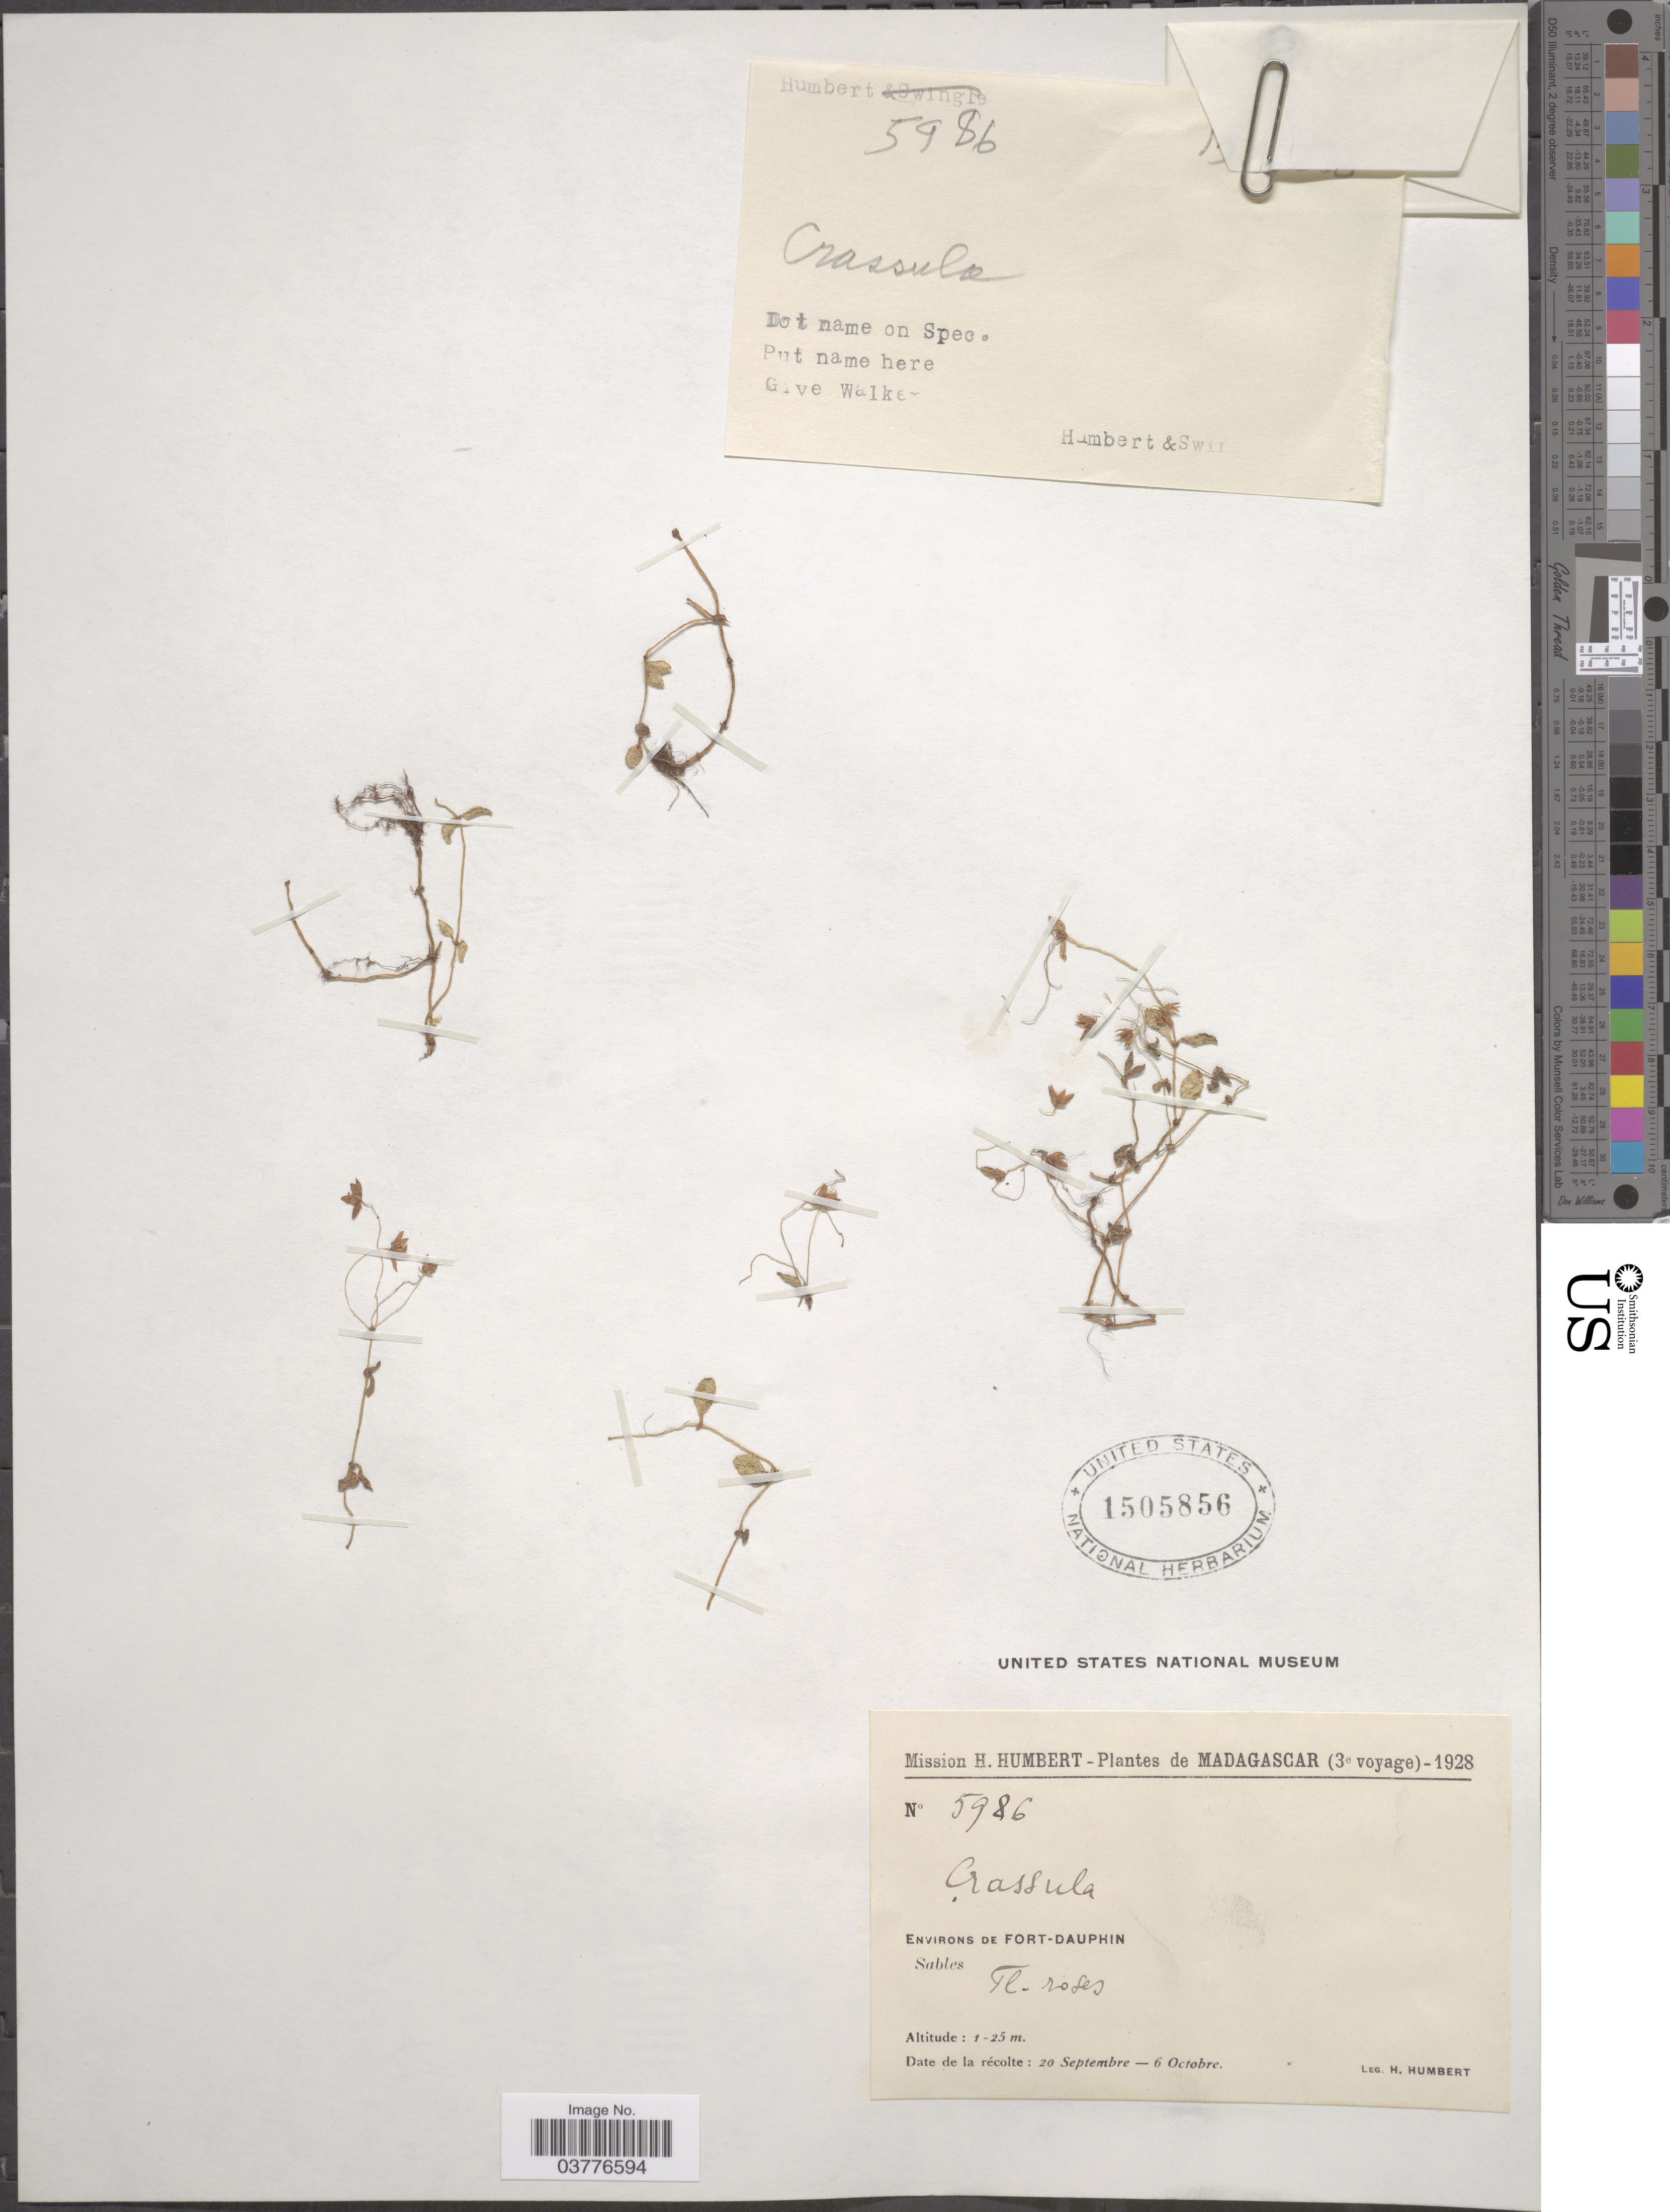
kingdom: Plantae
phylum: Tracheophyta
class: Magnoliopsida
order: Saxifragales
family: Crassulaceae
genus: Crassula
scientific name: Crassula sp.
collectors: H. Humbert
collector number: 5986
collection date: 1928-09-20/1928-10-06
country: Madagascar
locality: Environs de Fort-Dauphin. Sables.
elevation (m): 1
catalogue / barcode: US 1505856